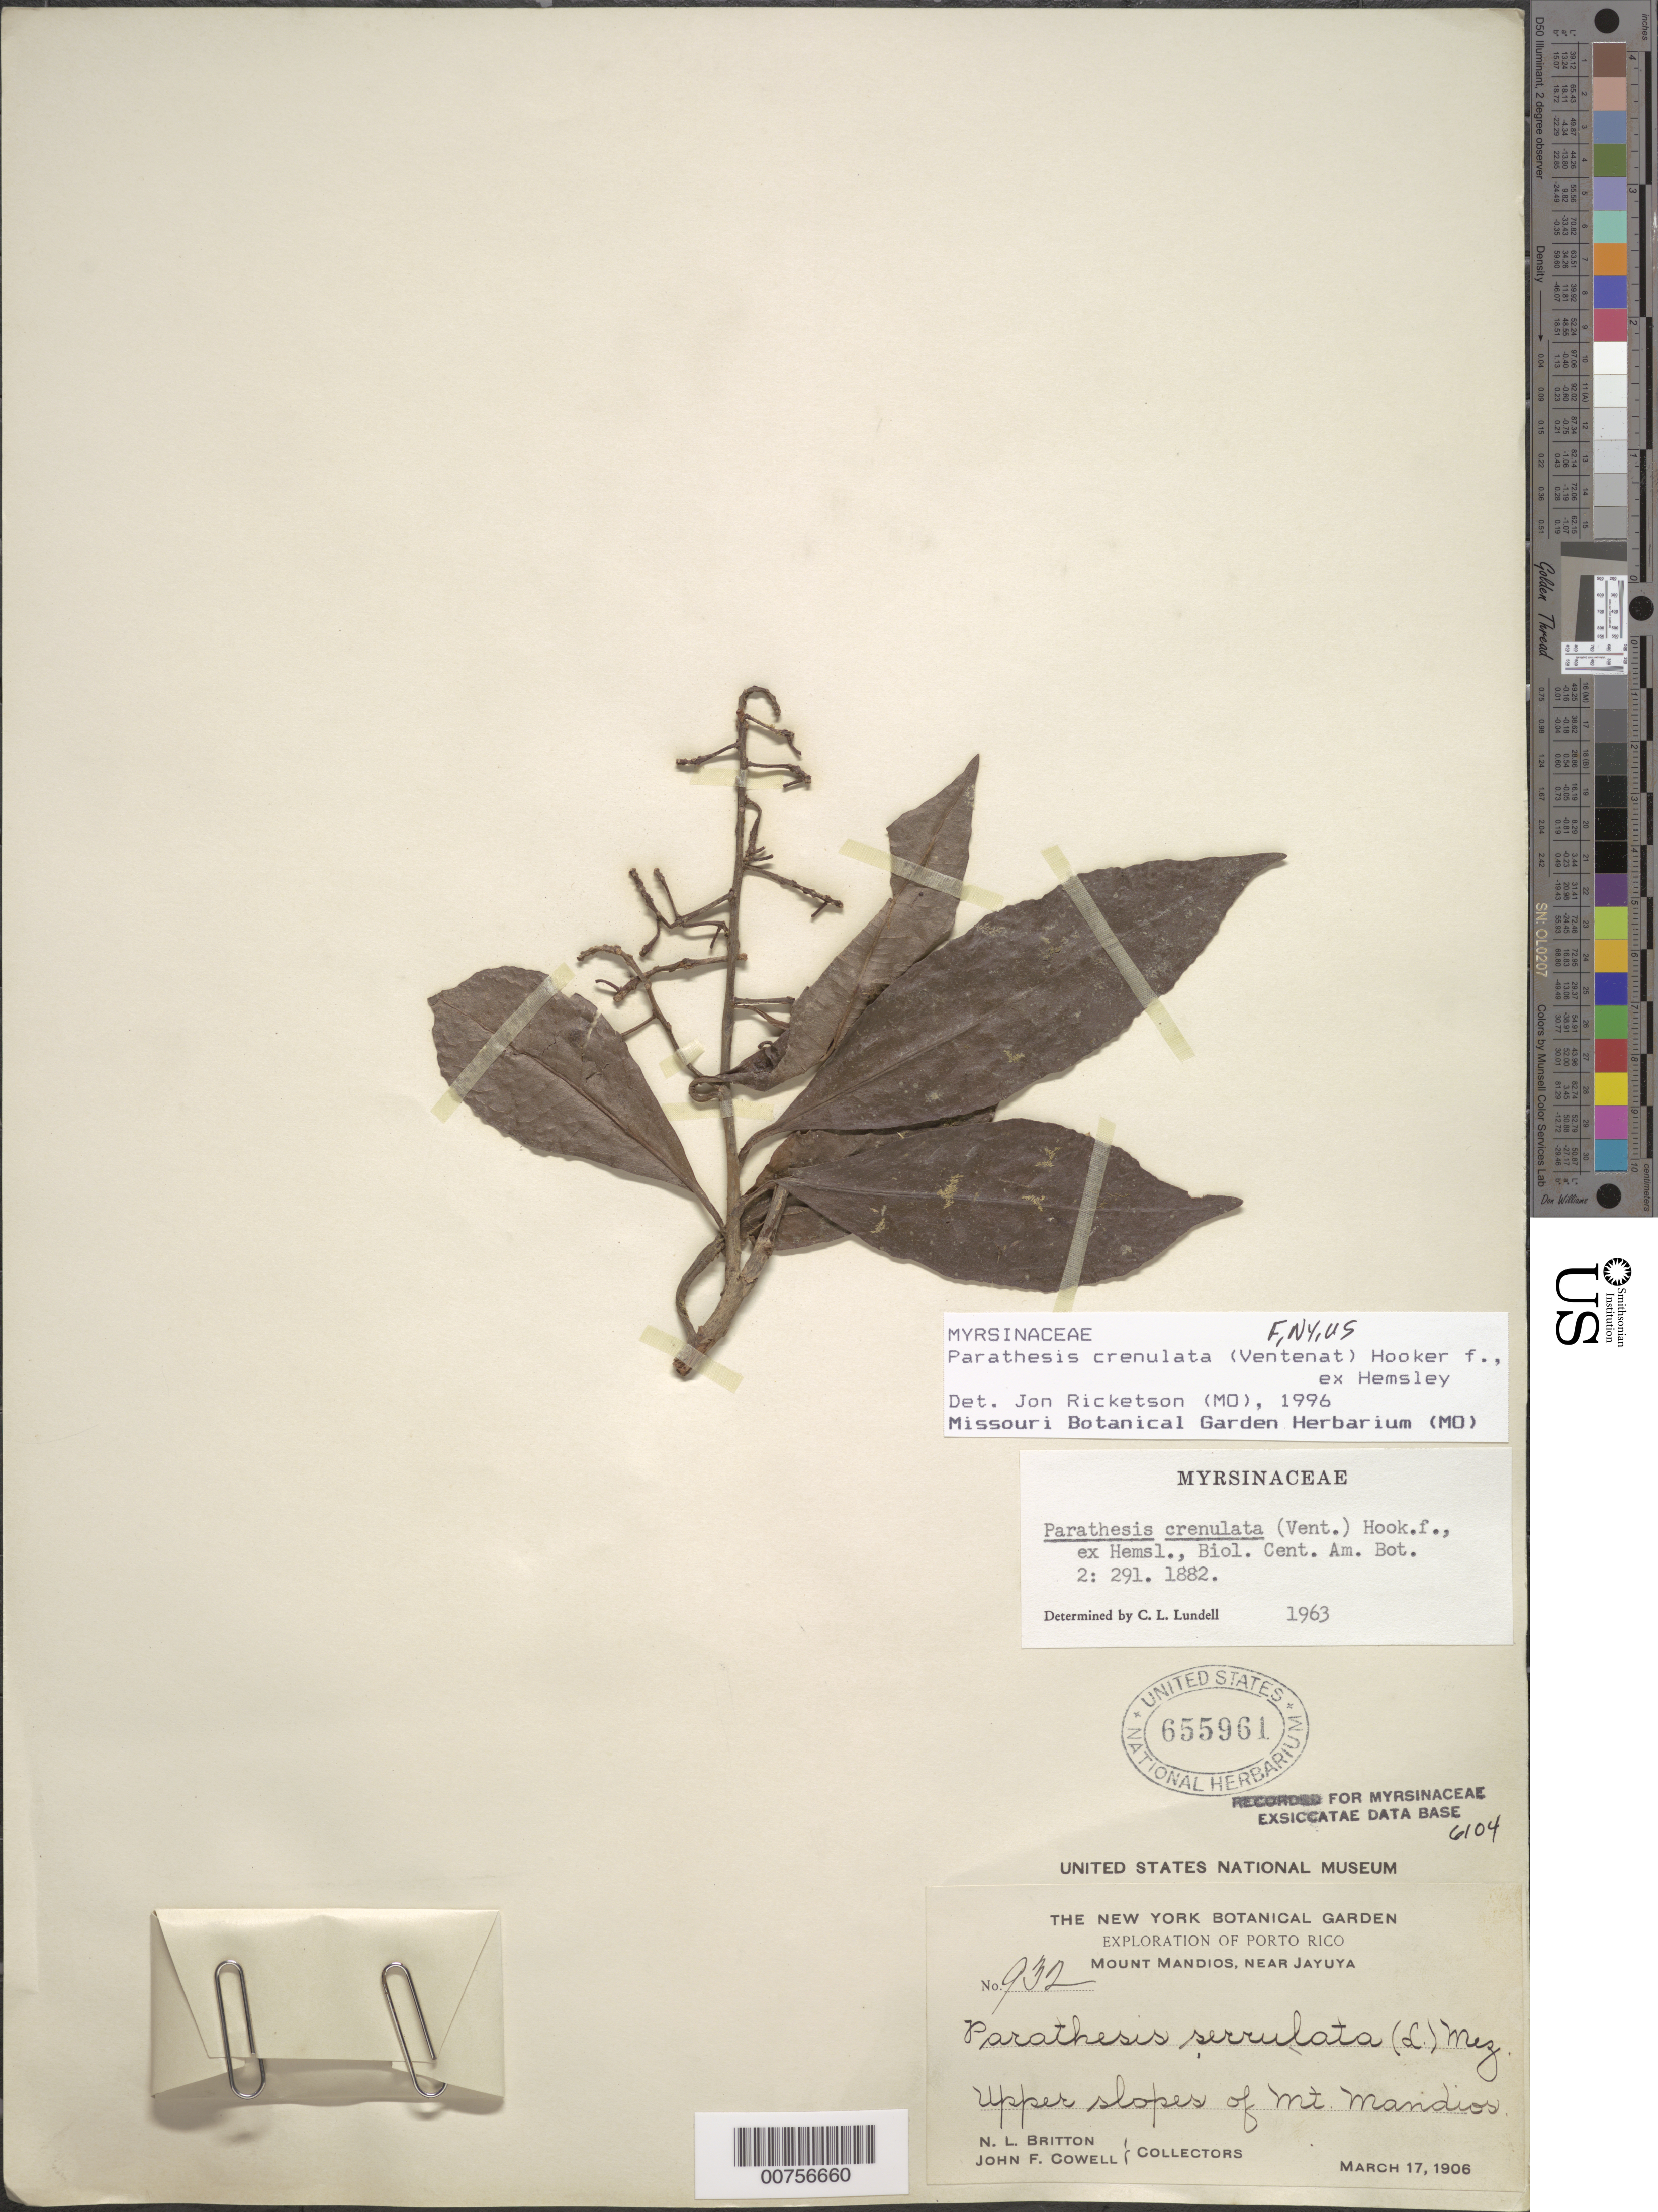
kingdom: Plantae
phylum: Tracheophyta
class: Magnoliopsida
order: Ericales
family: Primulaceae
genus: Parathesis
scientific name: Parathesis crenulata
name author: (Vent.) Hook. f. ex Hemsl.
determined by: Ricketson, Jon M., (MO), Missouri Botanical Garden (UNITED STATES)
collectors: N. Britton & J. F. Cowell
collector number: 932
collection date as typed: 17 Mar 1906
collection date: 1906-03-17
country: Puerto Rico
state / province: Jayuya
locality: Upper slopes of Mt. Mandios, near Jayuya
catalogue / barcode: US 655961